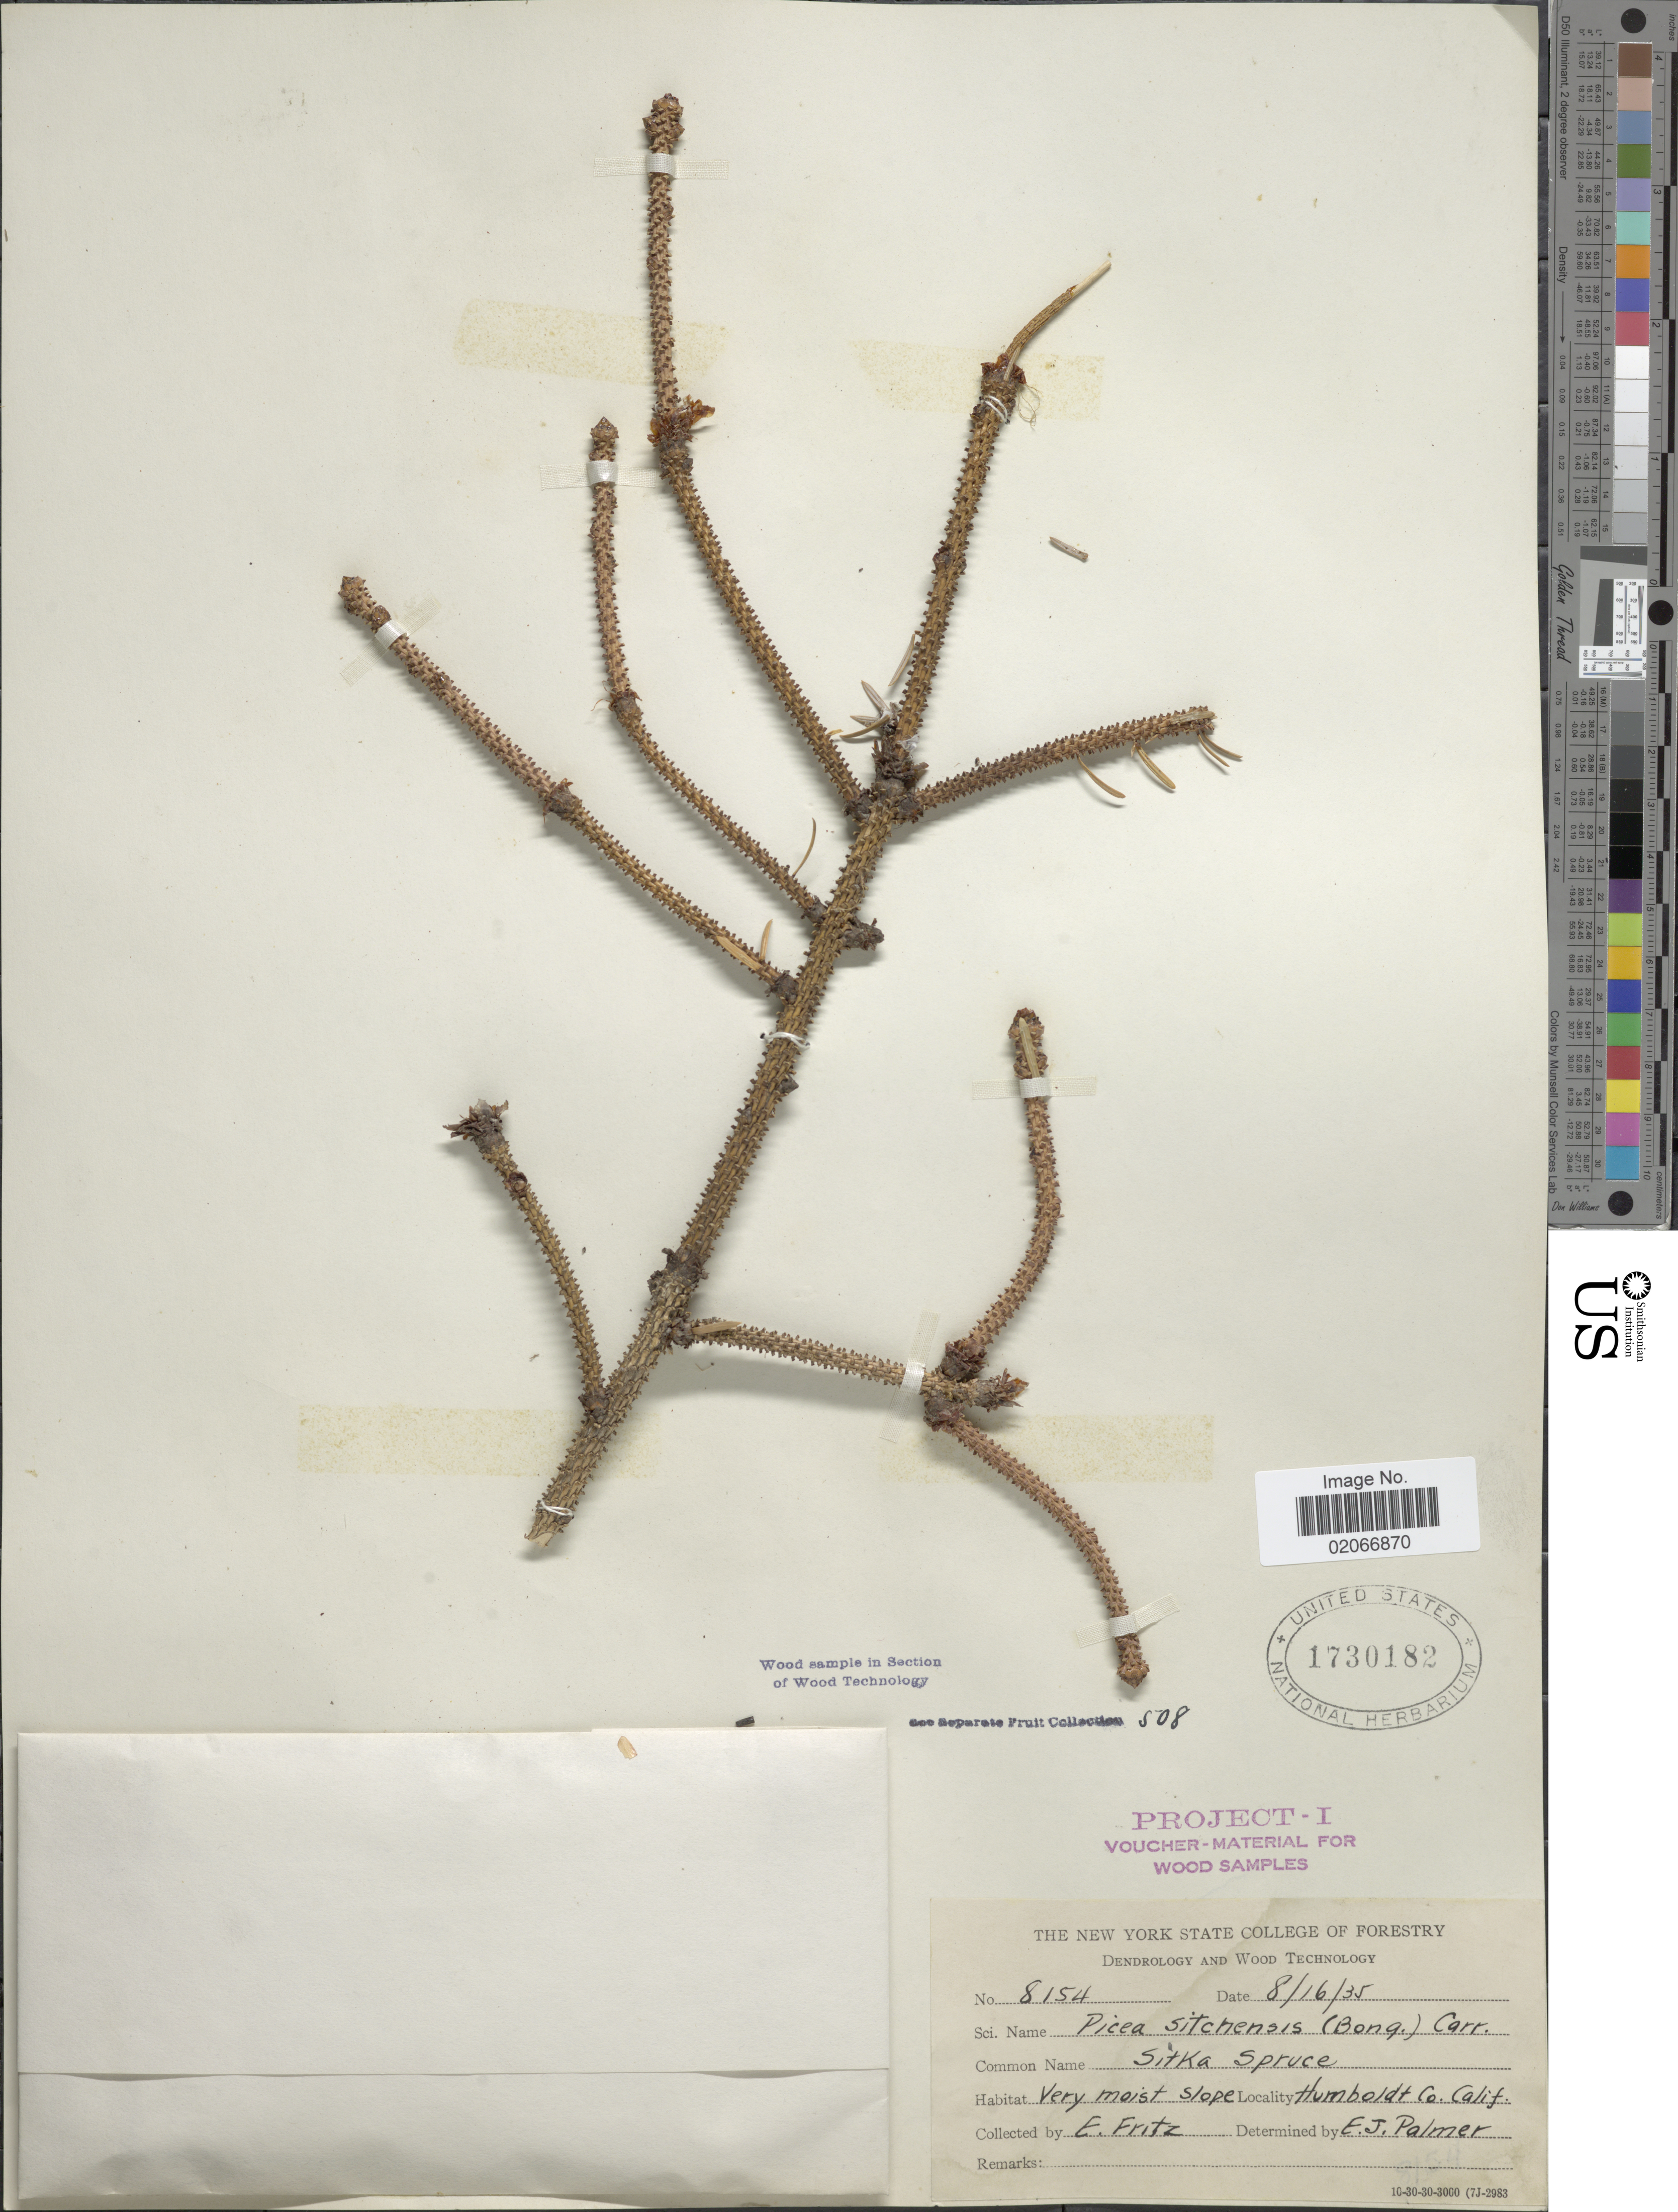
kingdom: Plantae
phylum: Tracheophyta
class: Pinopsida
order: Pinales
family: Pinaceae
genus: Picea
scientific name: Picea sitchensis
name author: (Bong.) Carrière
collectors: E. Fritz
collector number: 8154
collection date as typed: Transcribed d/m/y: 16/8/35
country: United States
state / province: California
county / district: Humboldt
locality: Humboldt Co.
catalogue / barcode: US 1730182